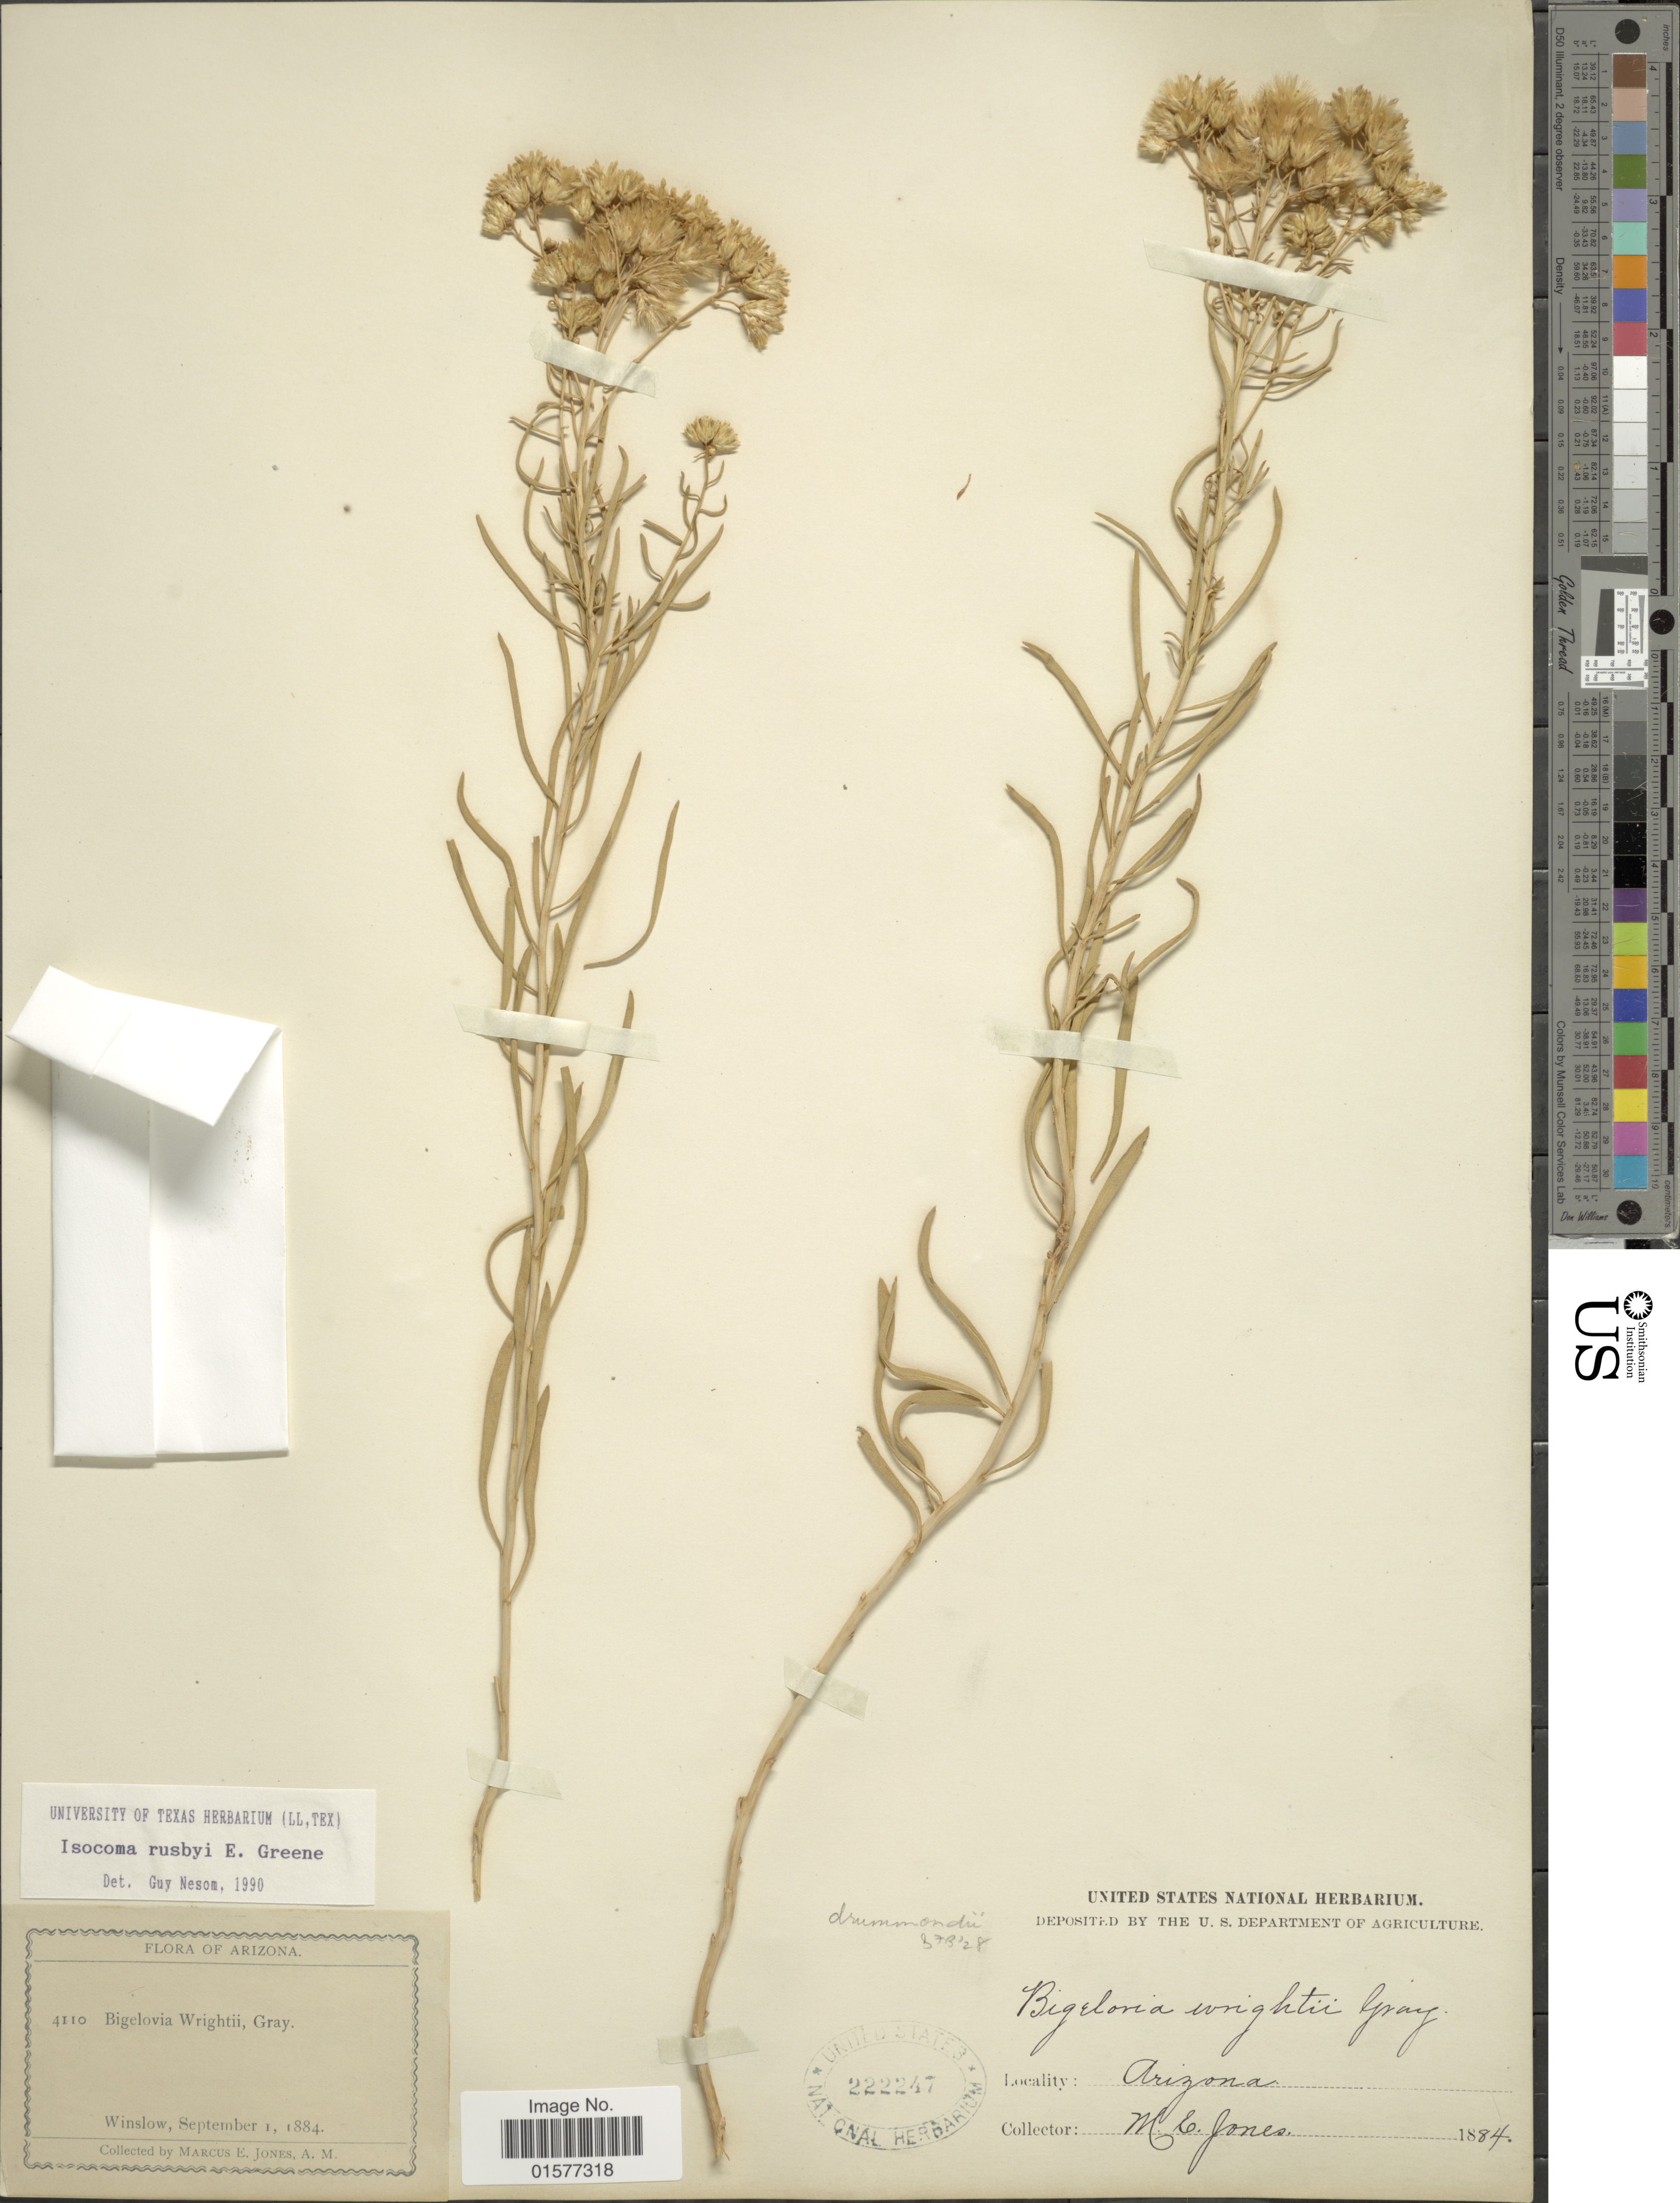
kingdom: Plantae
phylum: Tracheophyta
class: Magnoliopsida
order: Asterales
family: Asteraceae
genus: Isocoma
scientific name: Isocoma rusbyi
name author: Greene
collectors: M. E. Jones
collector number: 4110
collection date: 1884-09-01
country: United States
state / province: Arizona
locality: Winslow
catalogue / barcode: US 222247